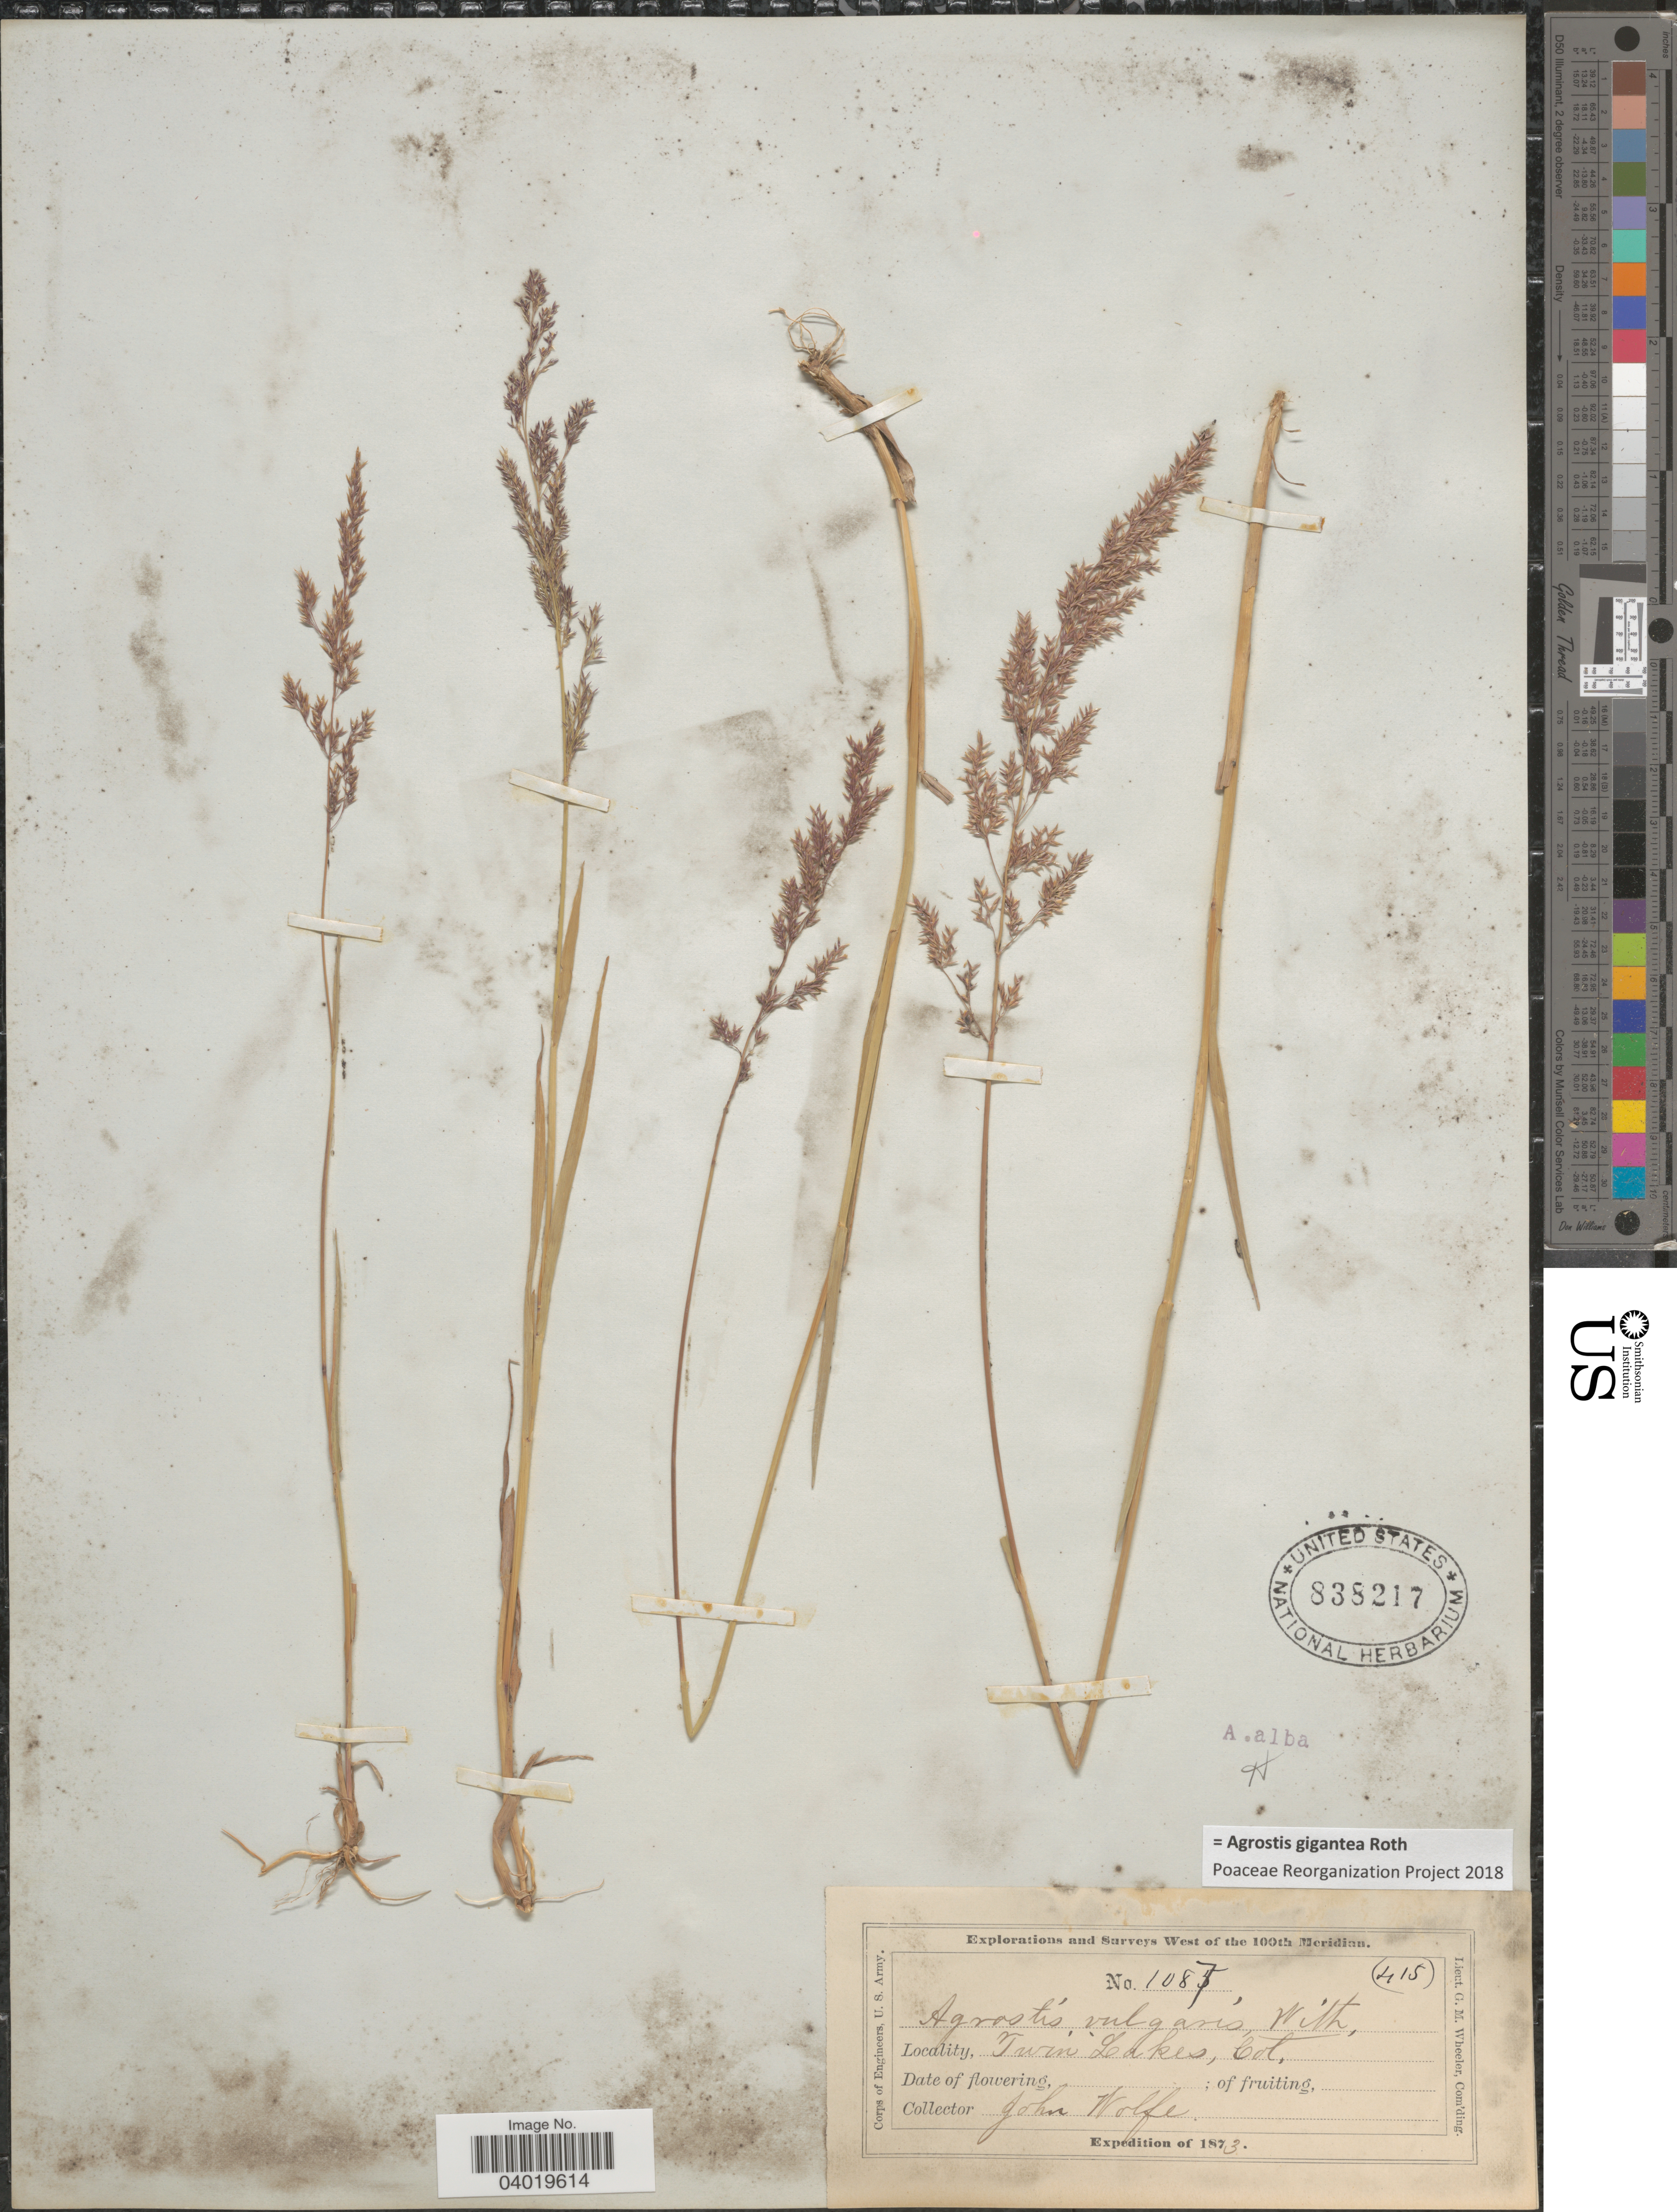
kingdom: Plantae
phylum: Tracheophyta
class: Liliopsida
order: Poales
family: Poaceae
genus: Agrostis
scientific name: Agrostis gigantea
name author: Roth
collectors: J. Wolfe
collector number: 1087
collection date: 1873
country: United States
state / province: Colorado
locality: Twin Lakes.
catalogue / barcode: US 838217